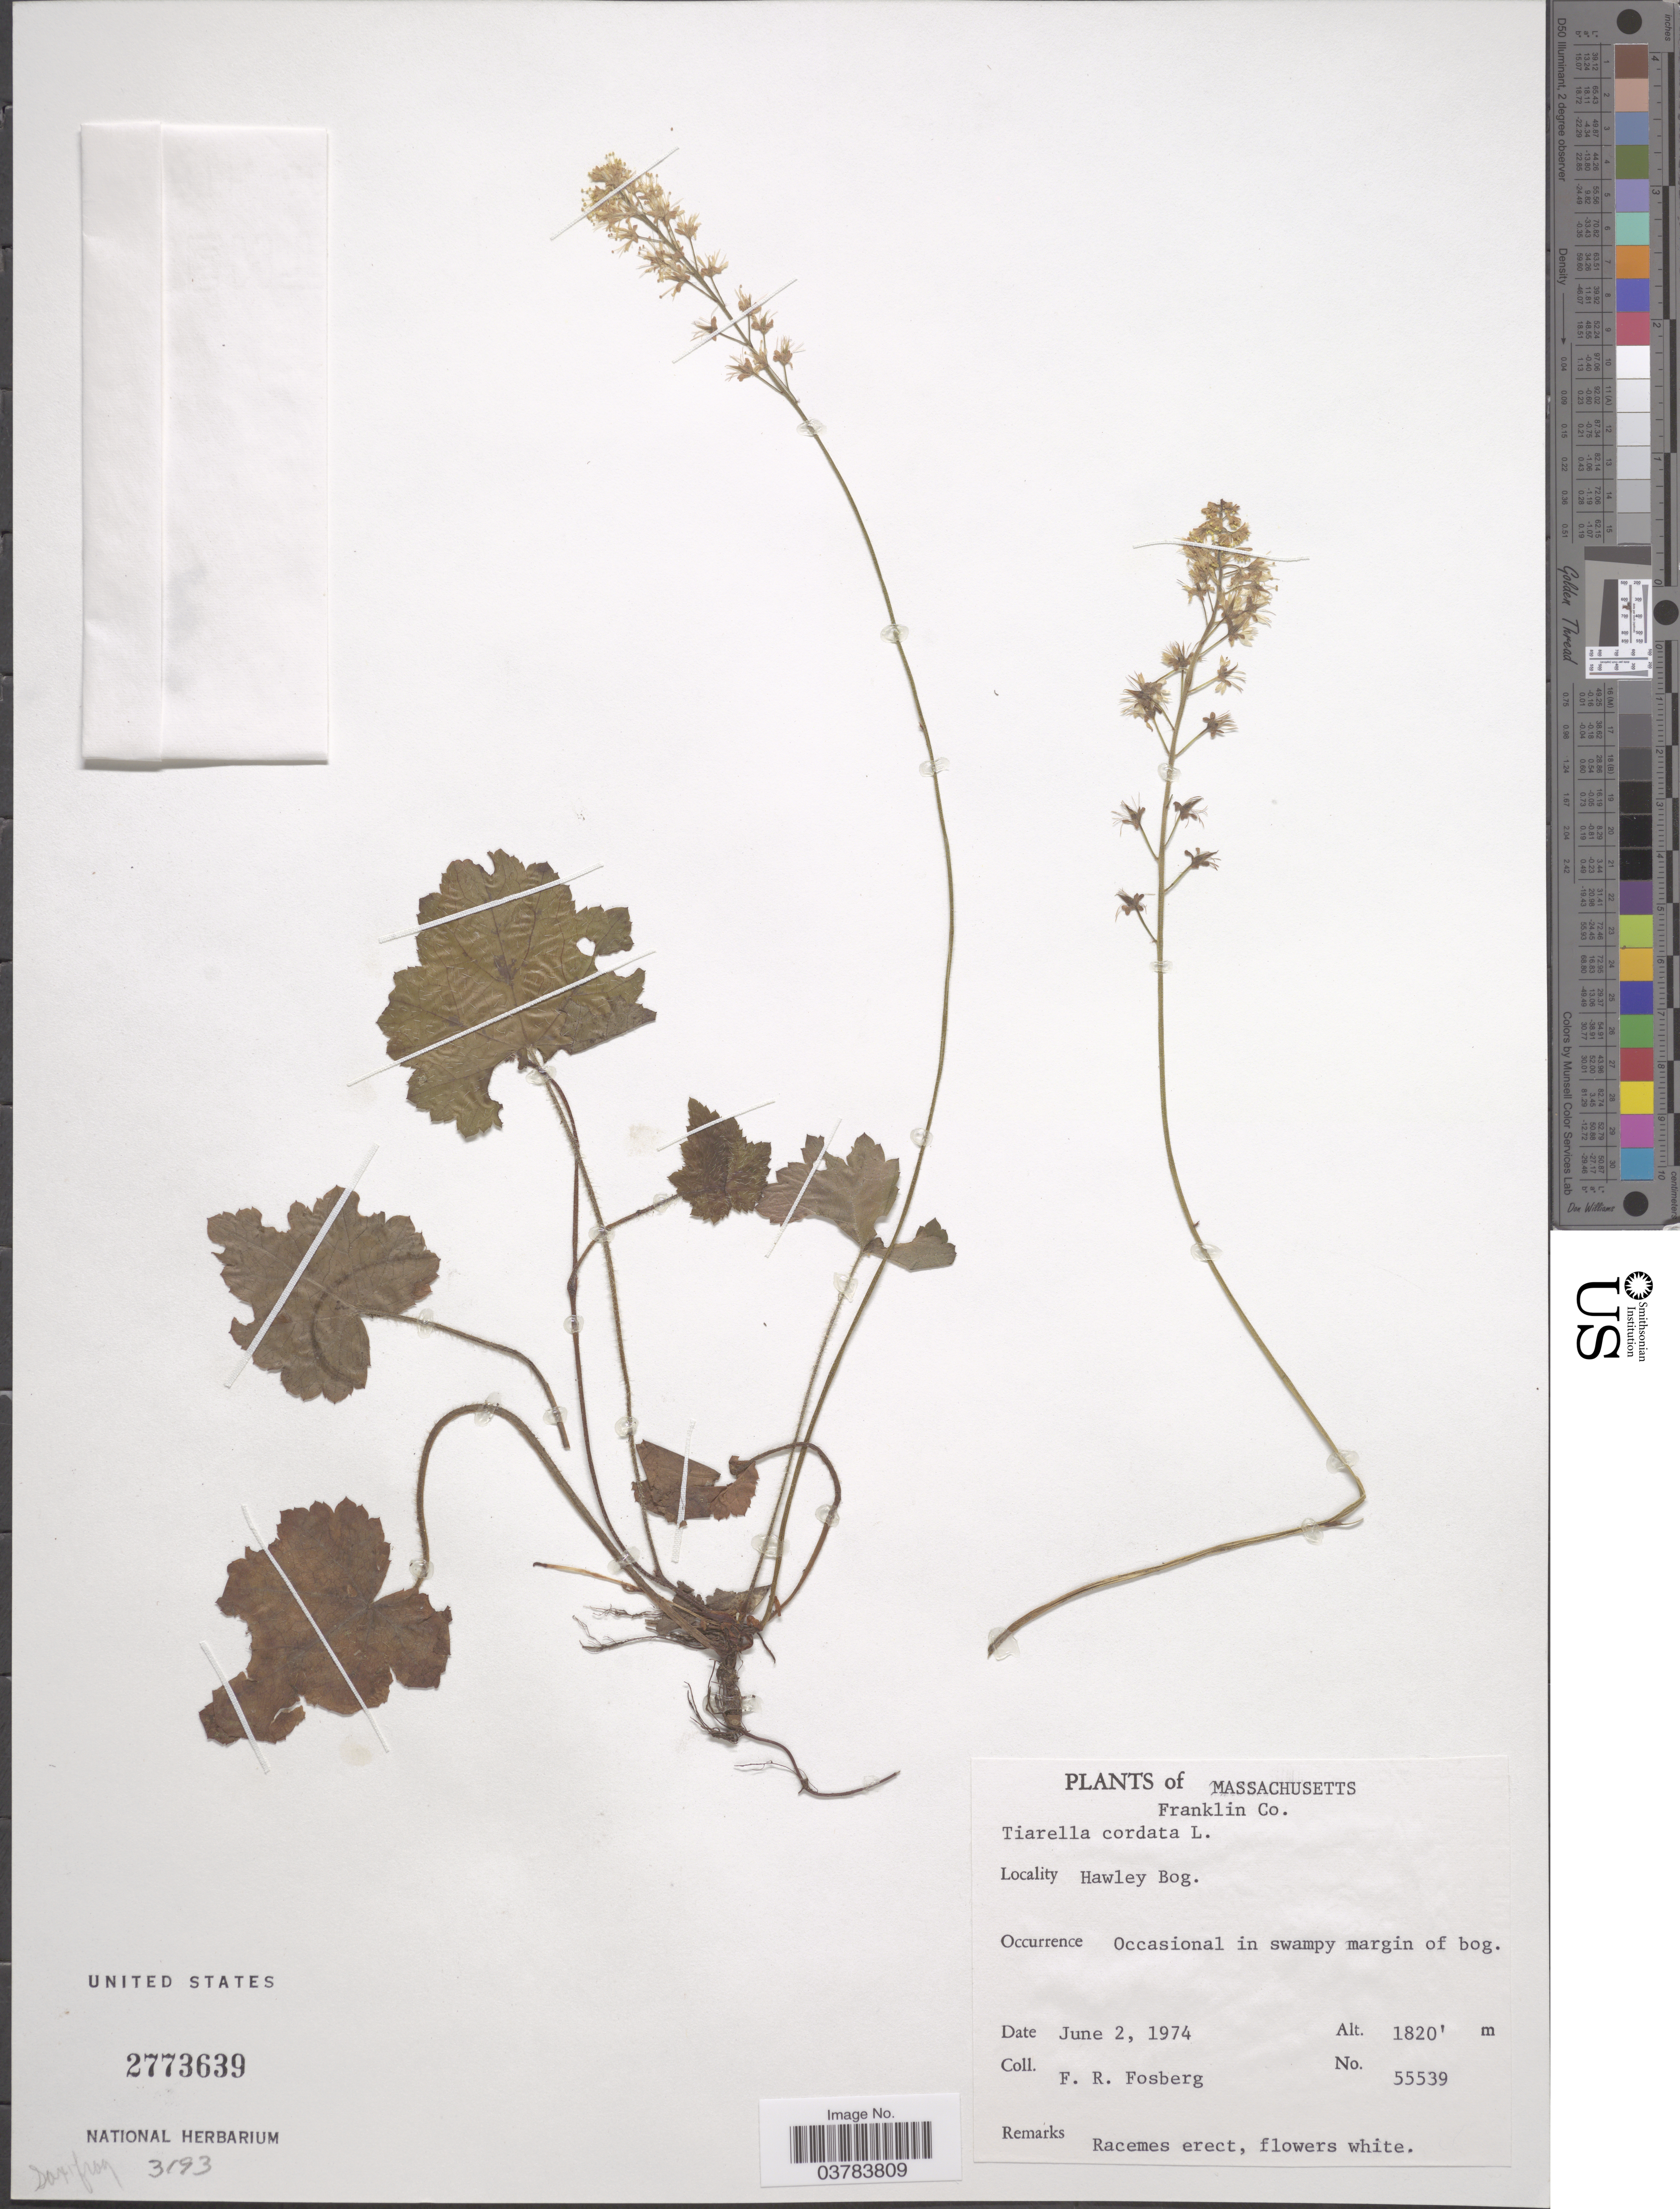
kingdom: Plantae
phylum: Tracheophyta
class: Magnoliopsida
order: Saxifragales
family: Saxifragaceae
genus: Tiarella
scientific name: Tiarella cordifolia var. typica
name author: Lakela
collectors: F. R. Fosberg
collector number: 55539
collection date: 1974-06-02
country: United States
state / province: Massachusetts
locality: Franklin Co. Hawley Bog.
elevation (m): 555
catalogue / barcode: US 2773639